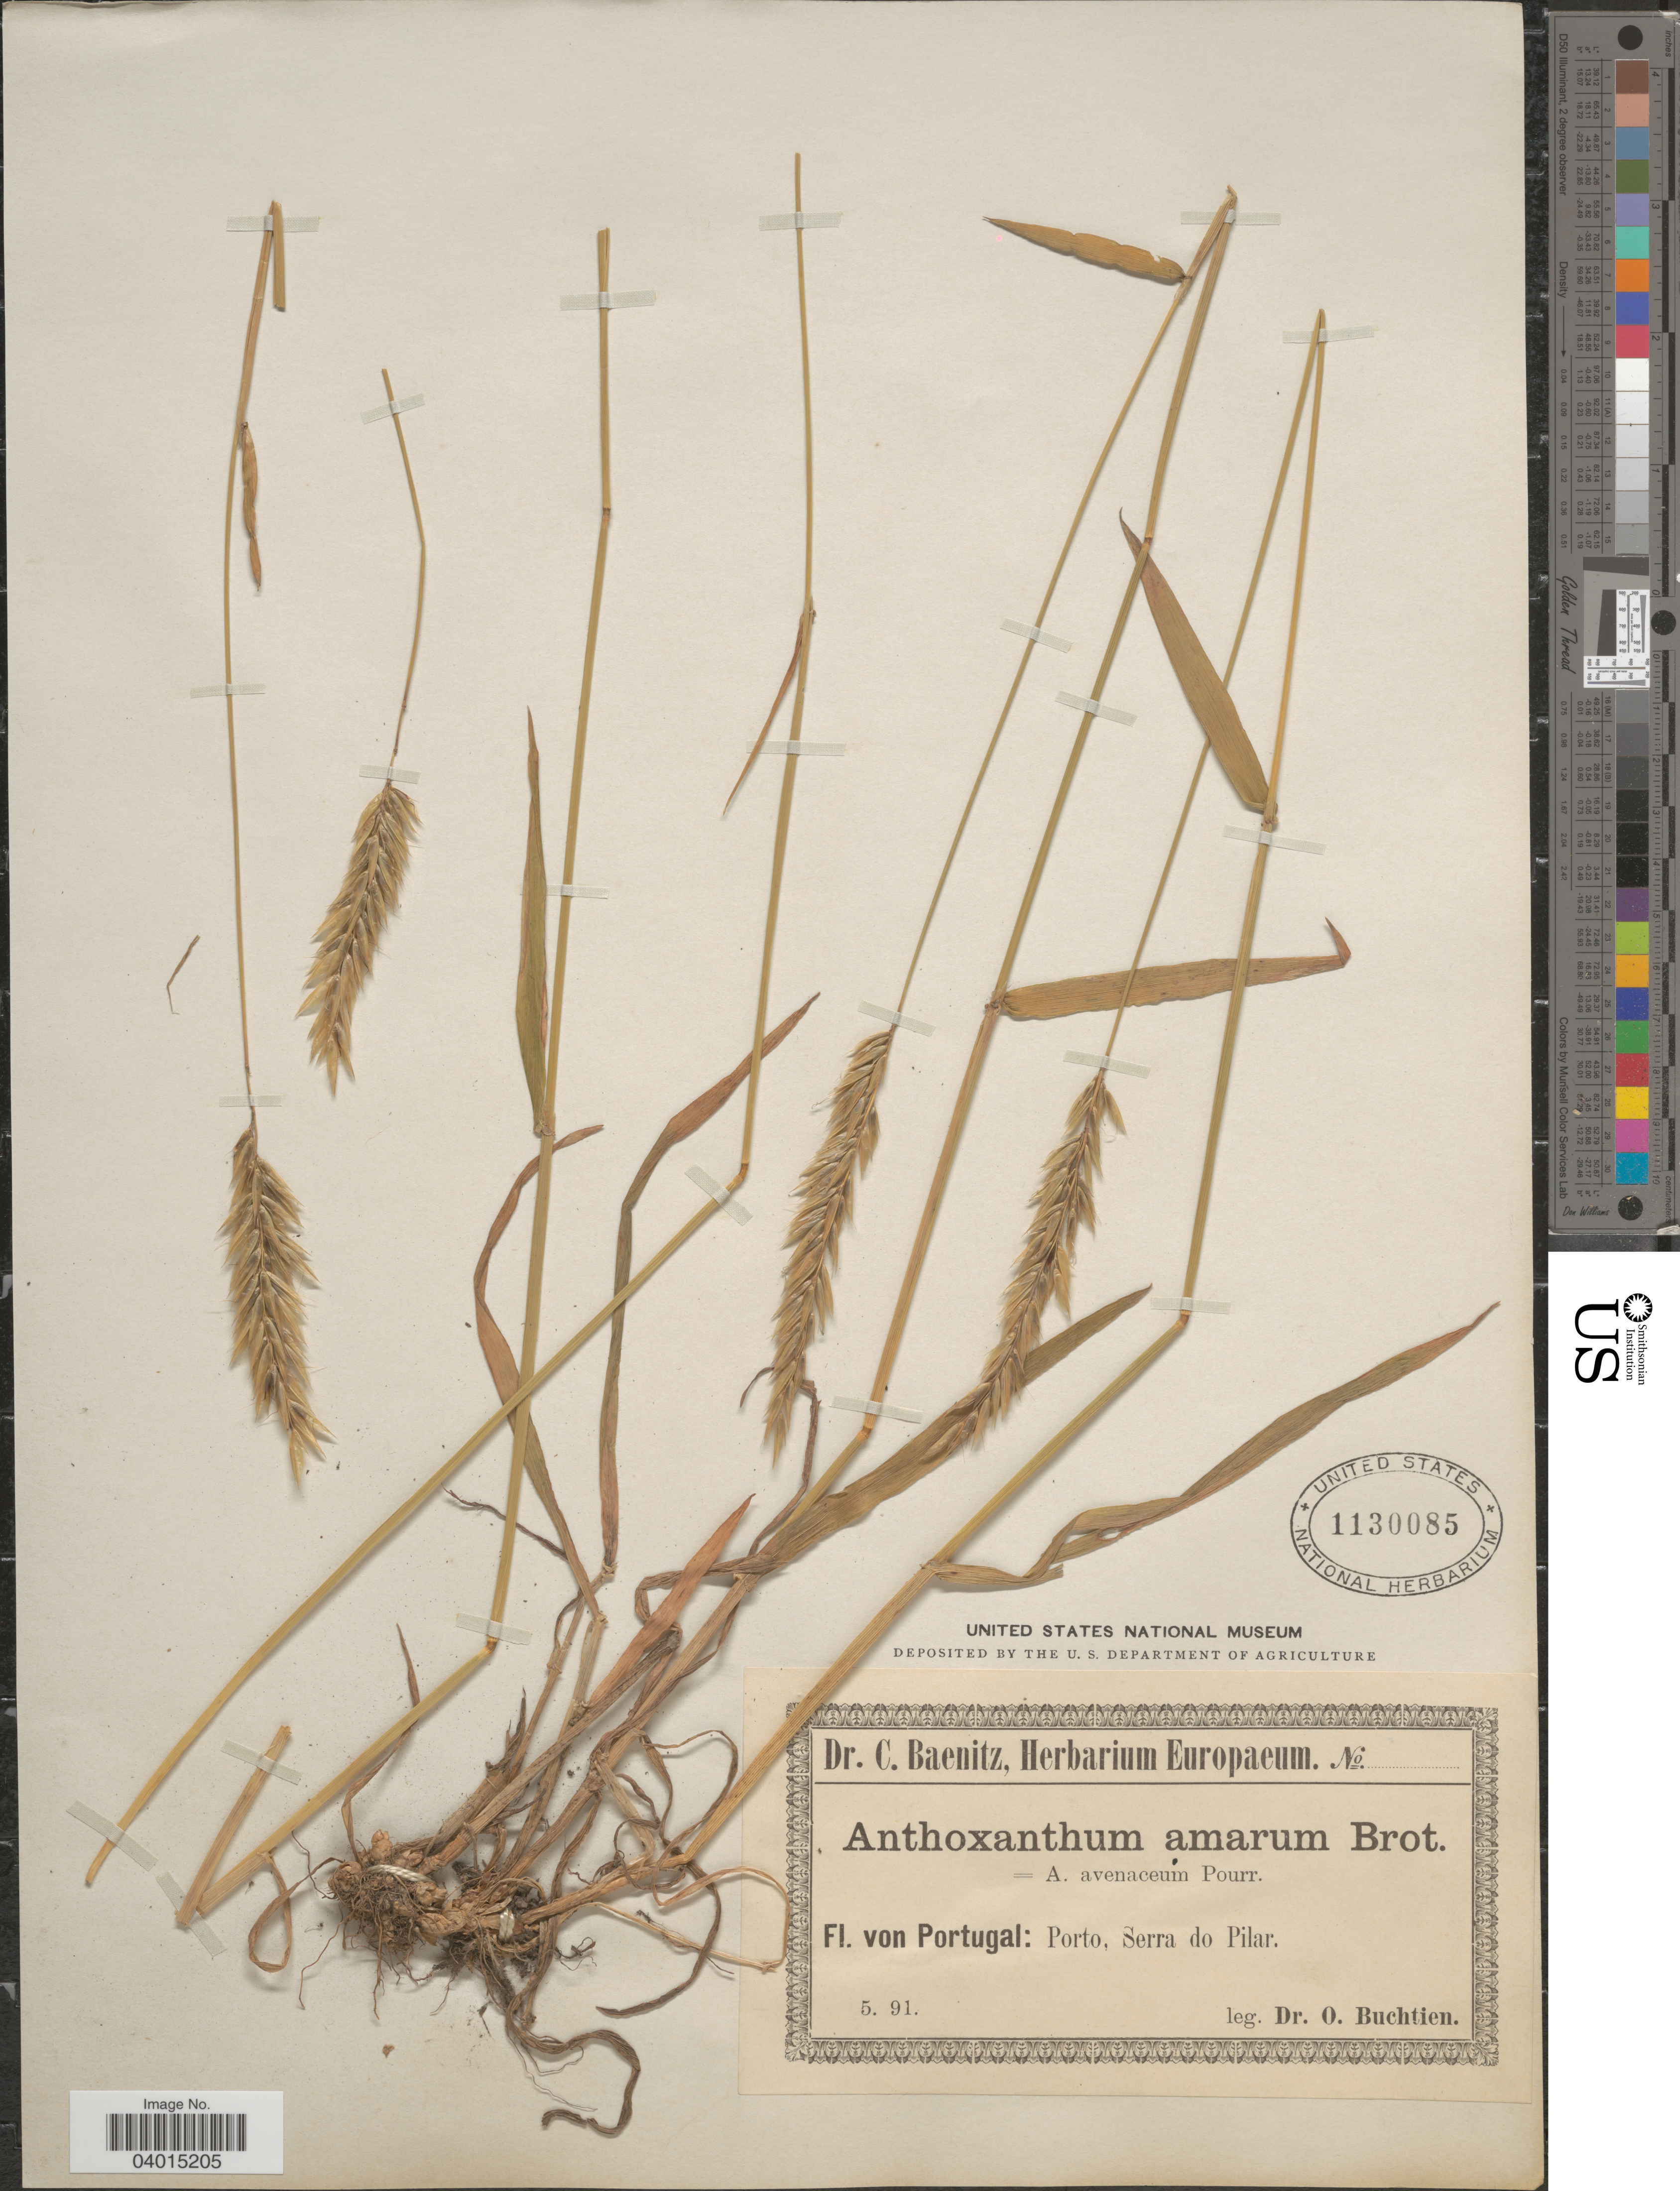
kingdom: Plantae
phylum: Tracheophyta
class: Liliopsida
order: Poales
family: Poaceae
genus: Anthoxanthum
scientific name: Anthoxanthum amarum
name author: Brot.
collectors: O. Buchtien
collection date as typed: Transcribed d/m/y: /5/91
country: Portugal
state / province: Porto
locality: Serra do Pilar.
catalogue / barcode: US 1130085